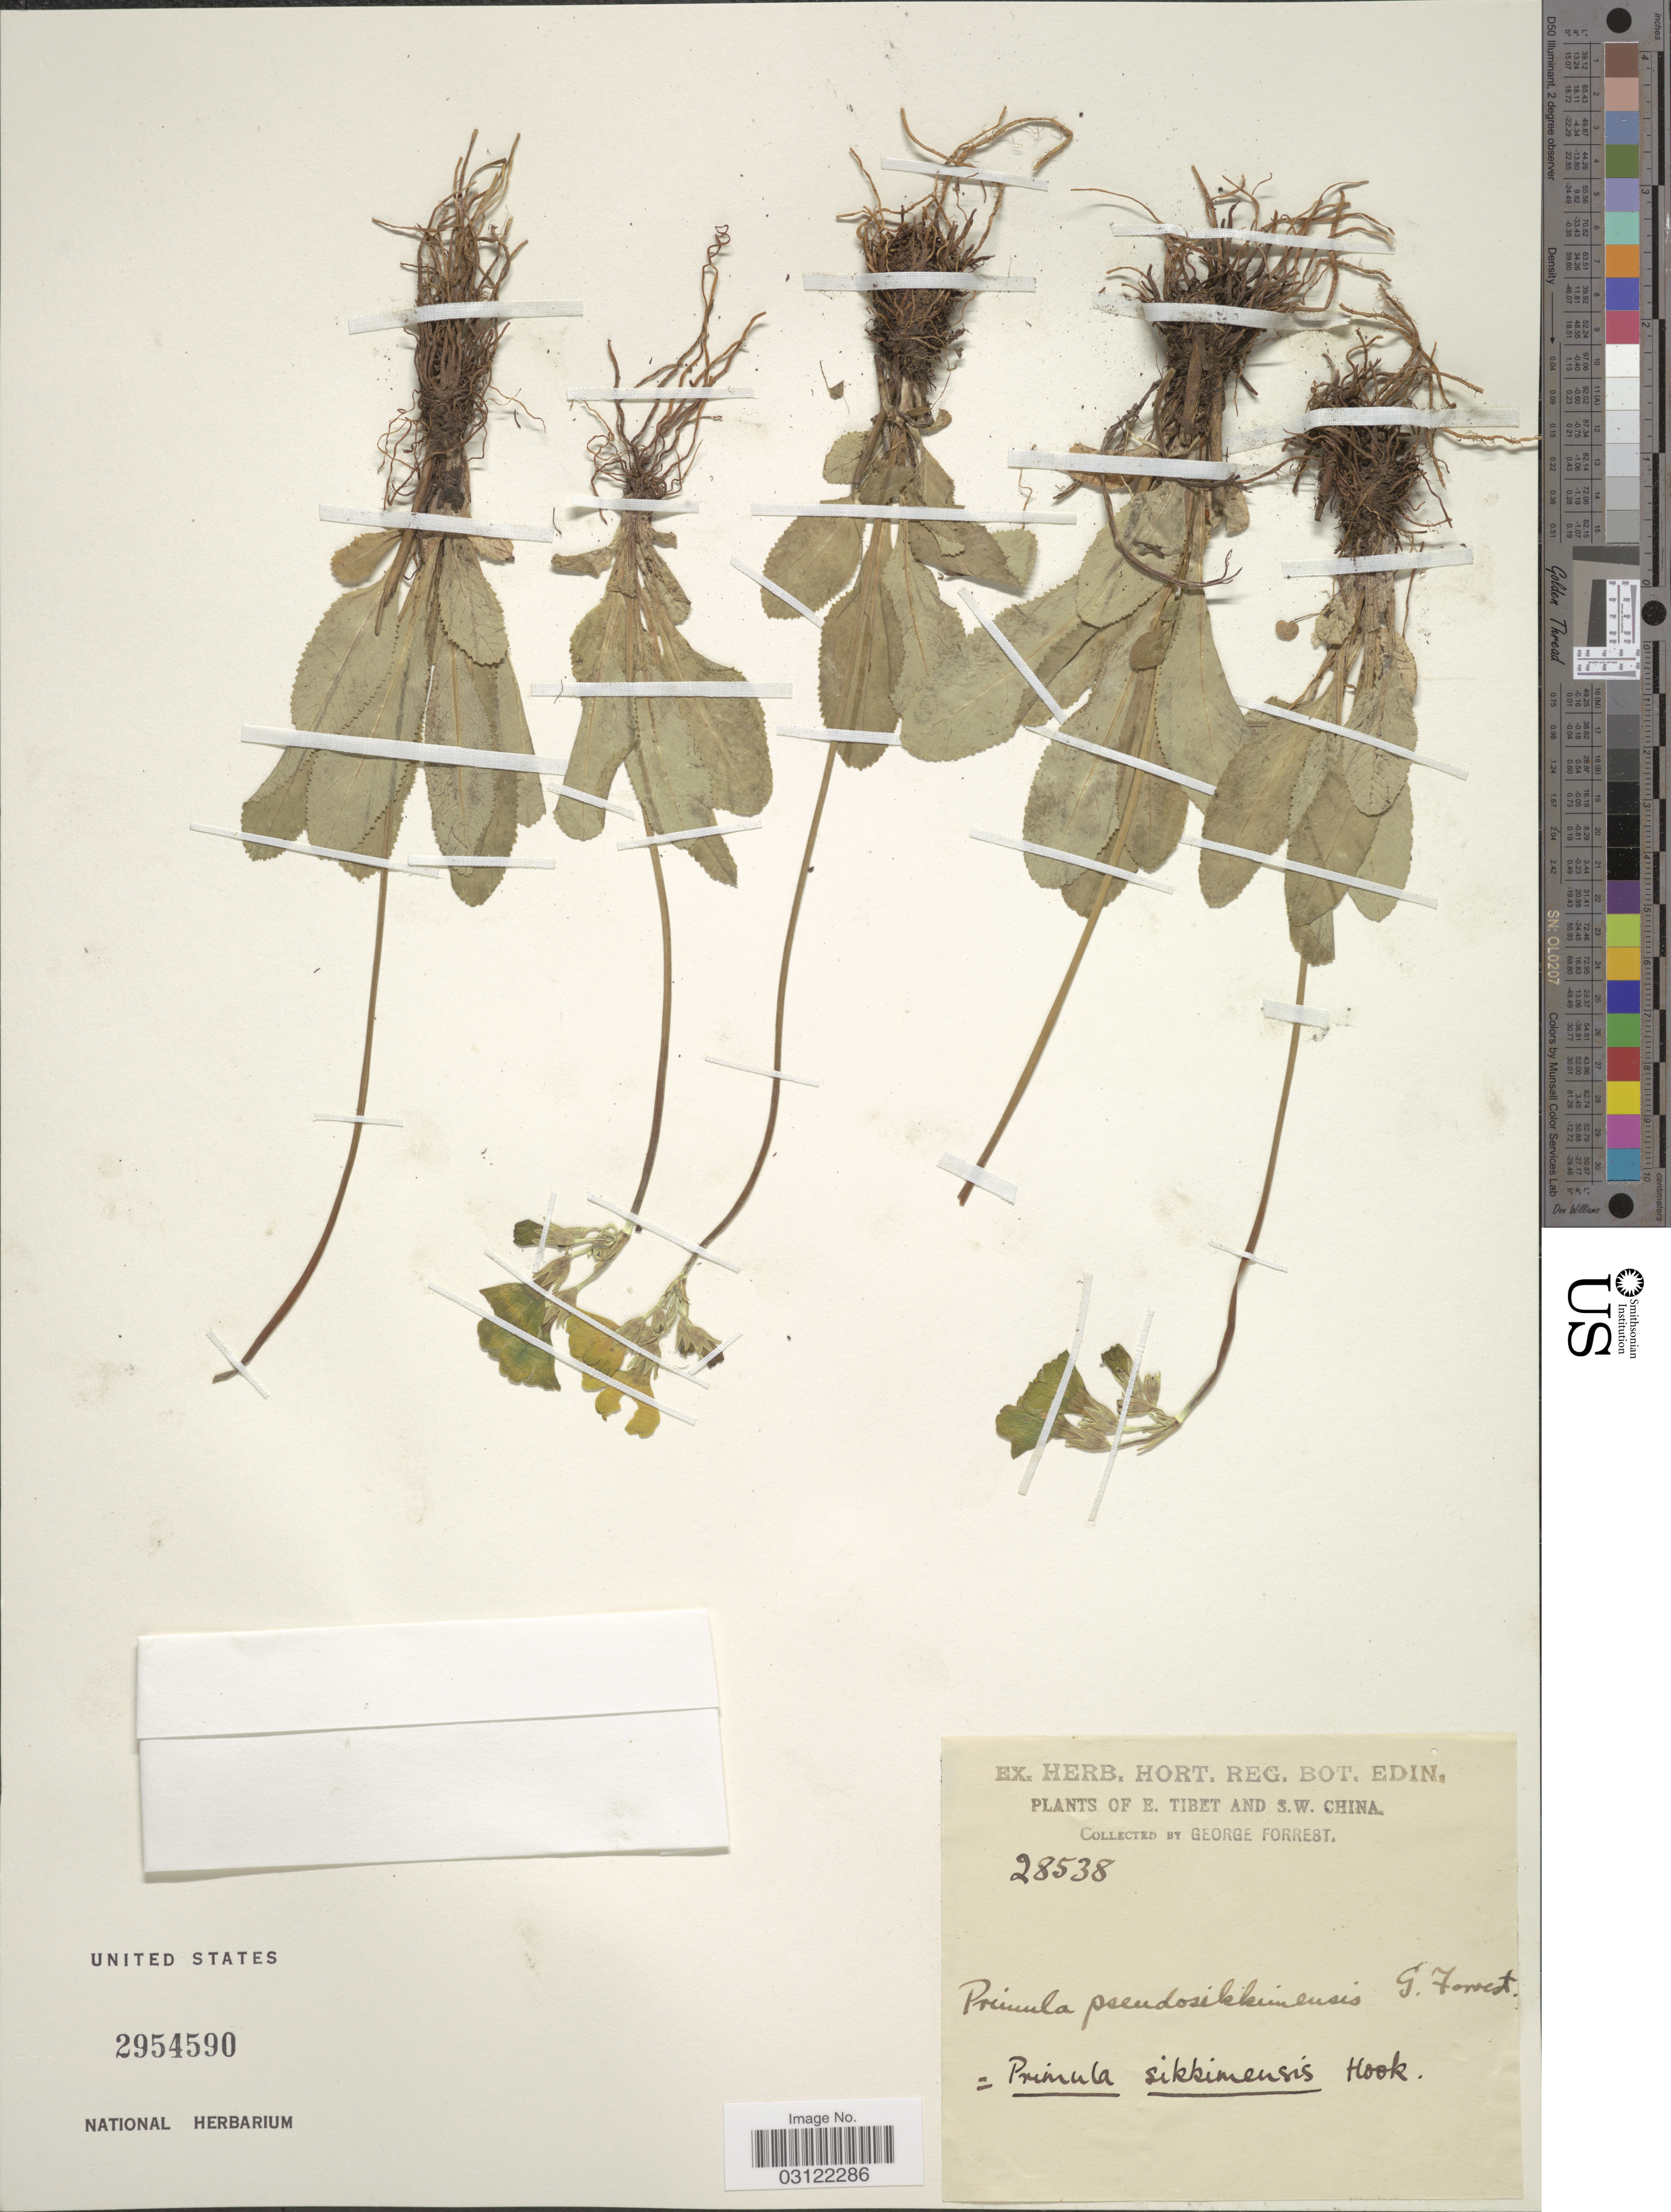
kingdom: Plantae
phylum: Tracheophyta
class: Magnoliopsida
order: Ericales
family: Primulaceae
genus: Primula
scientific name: Primula sikkimensis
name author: Hook.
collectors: G. Forrest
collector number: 28538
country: China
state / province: Xizang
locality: E. Tibet and S. W. China.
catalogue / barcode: US 2954590